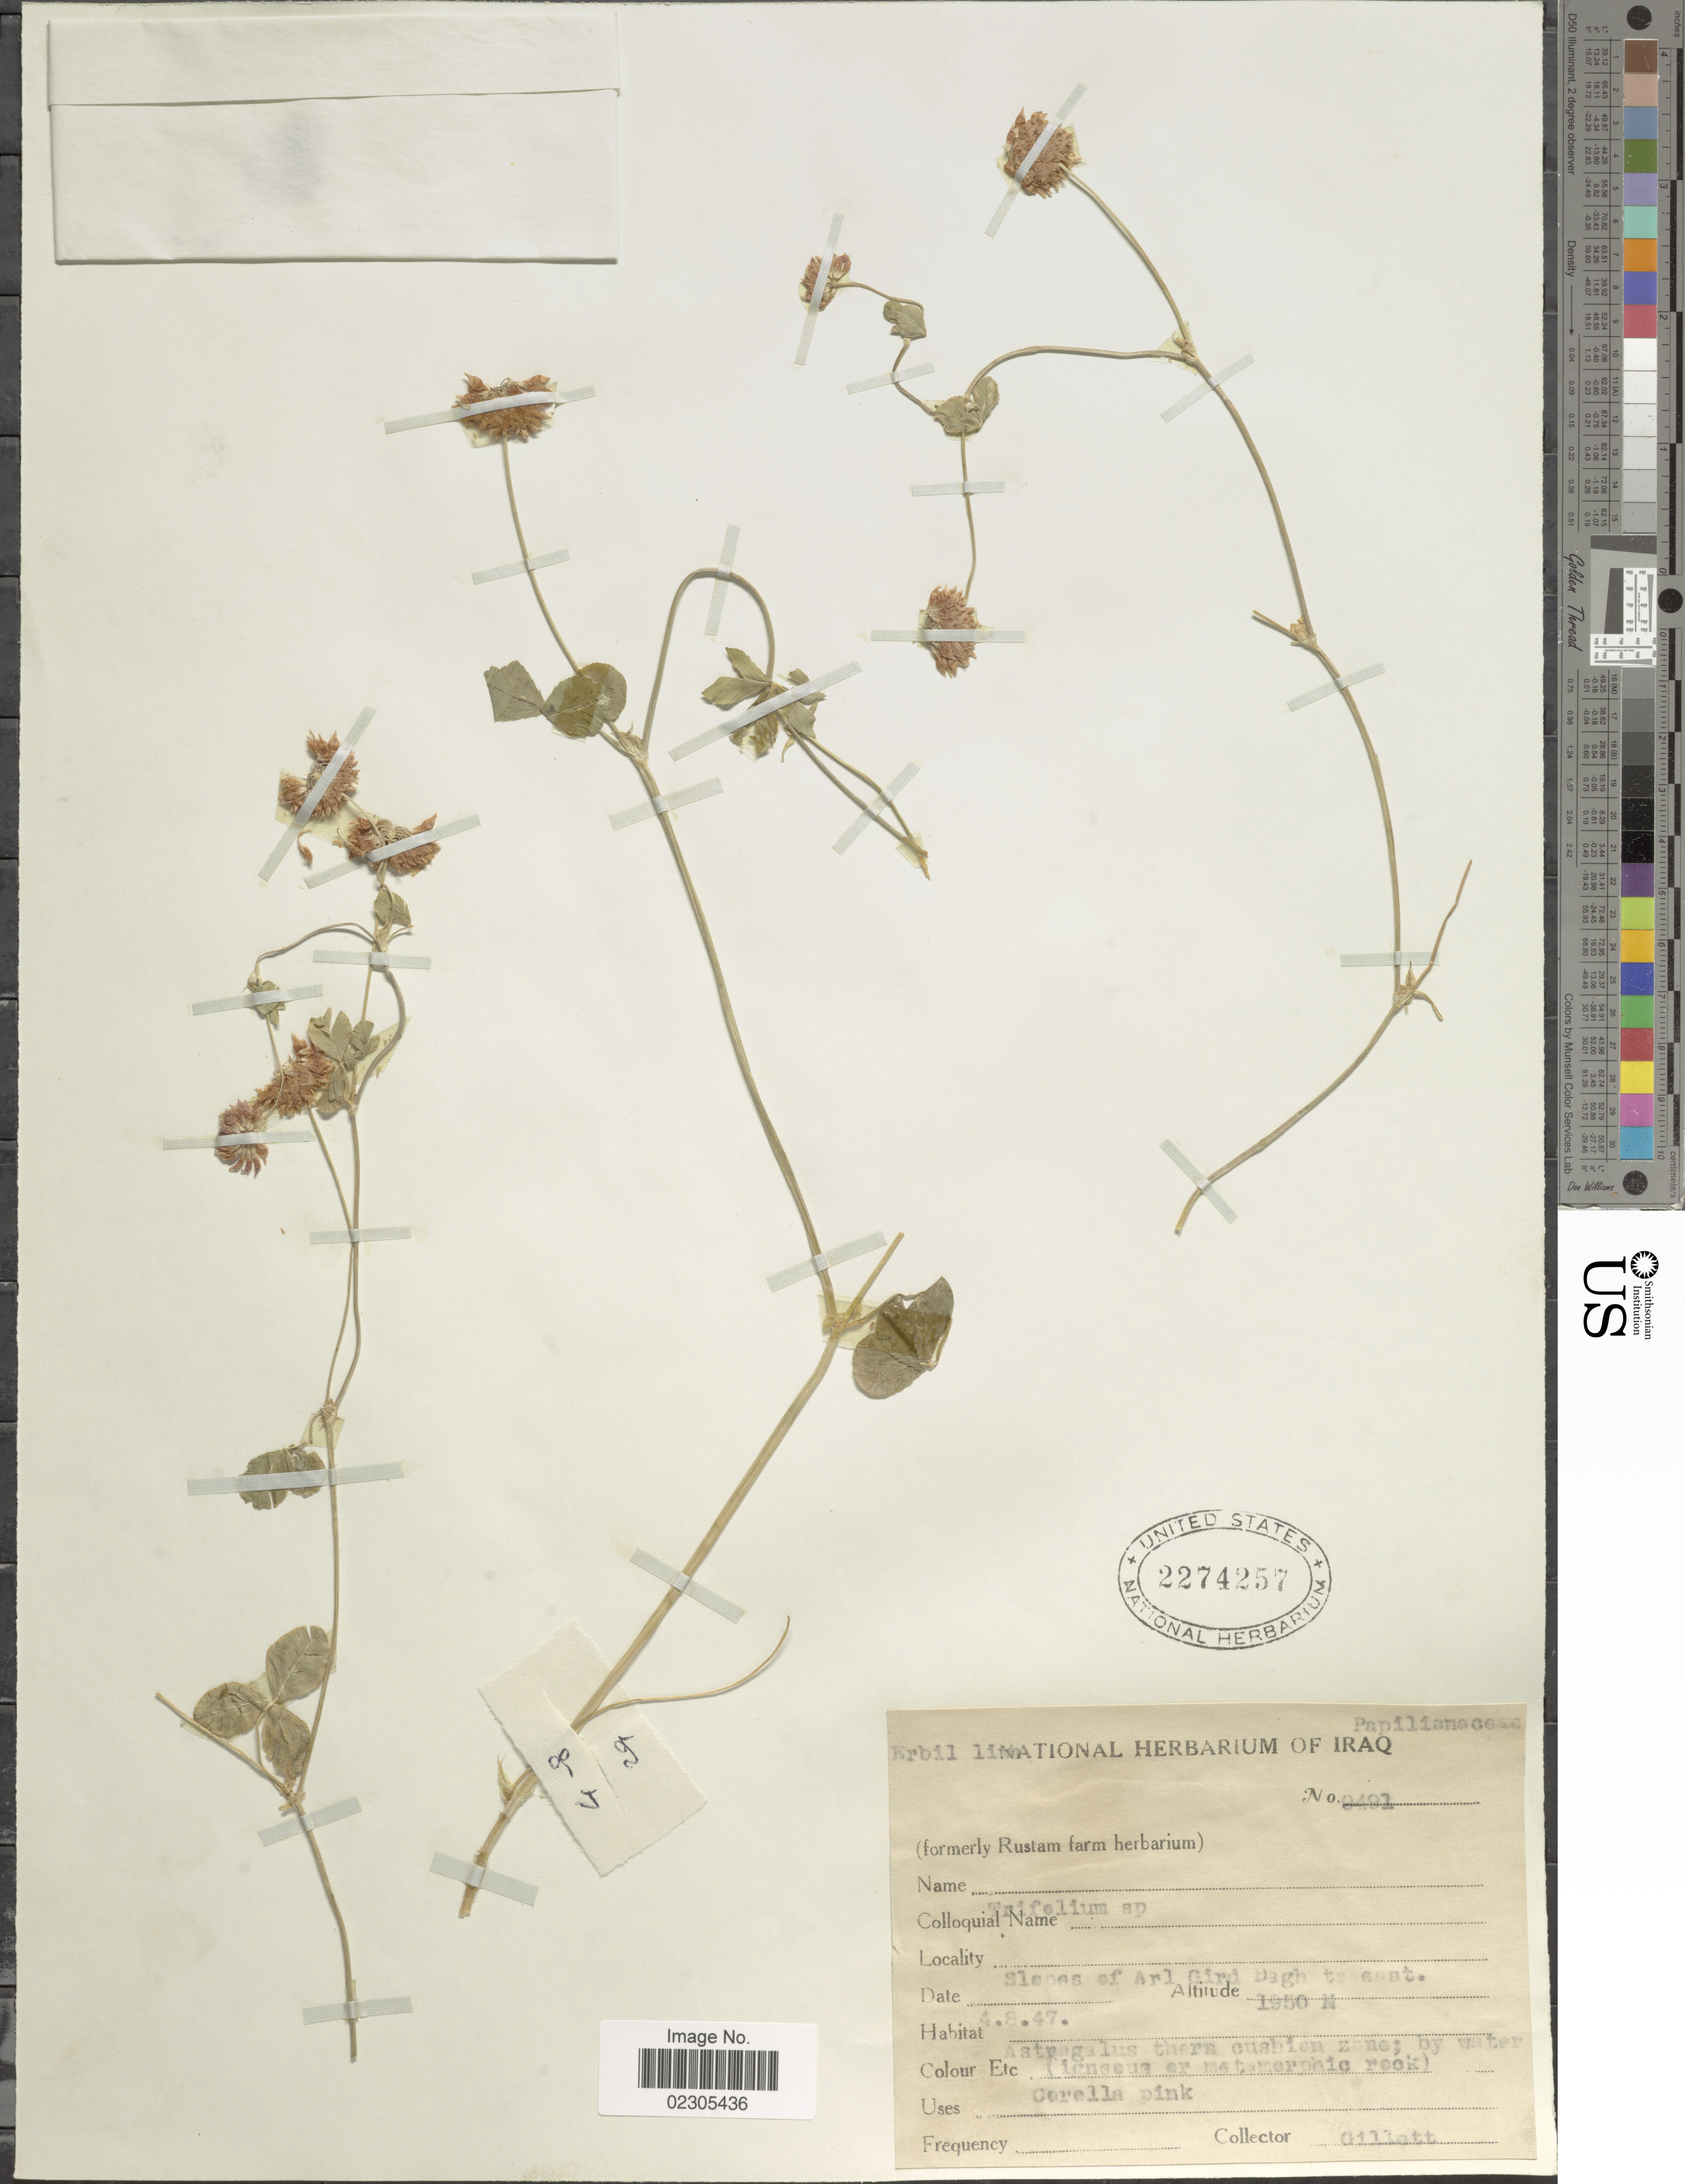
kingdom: Plantae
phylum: Tracheophyta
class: Magnoliopsida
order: Fabales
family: Fabaceae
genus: Trifolium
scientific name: Trifolium sp.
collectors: Gillett, --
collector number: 9491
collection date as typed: Transcribed d/m/y: 4/8/47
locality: Slopes of Arl Gird Daght to east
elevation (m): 1950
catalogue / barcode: US 2274257